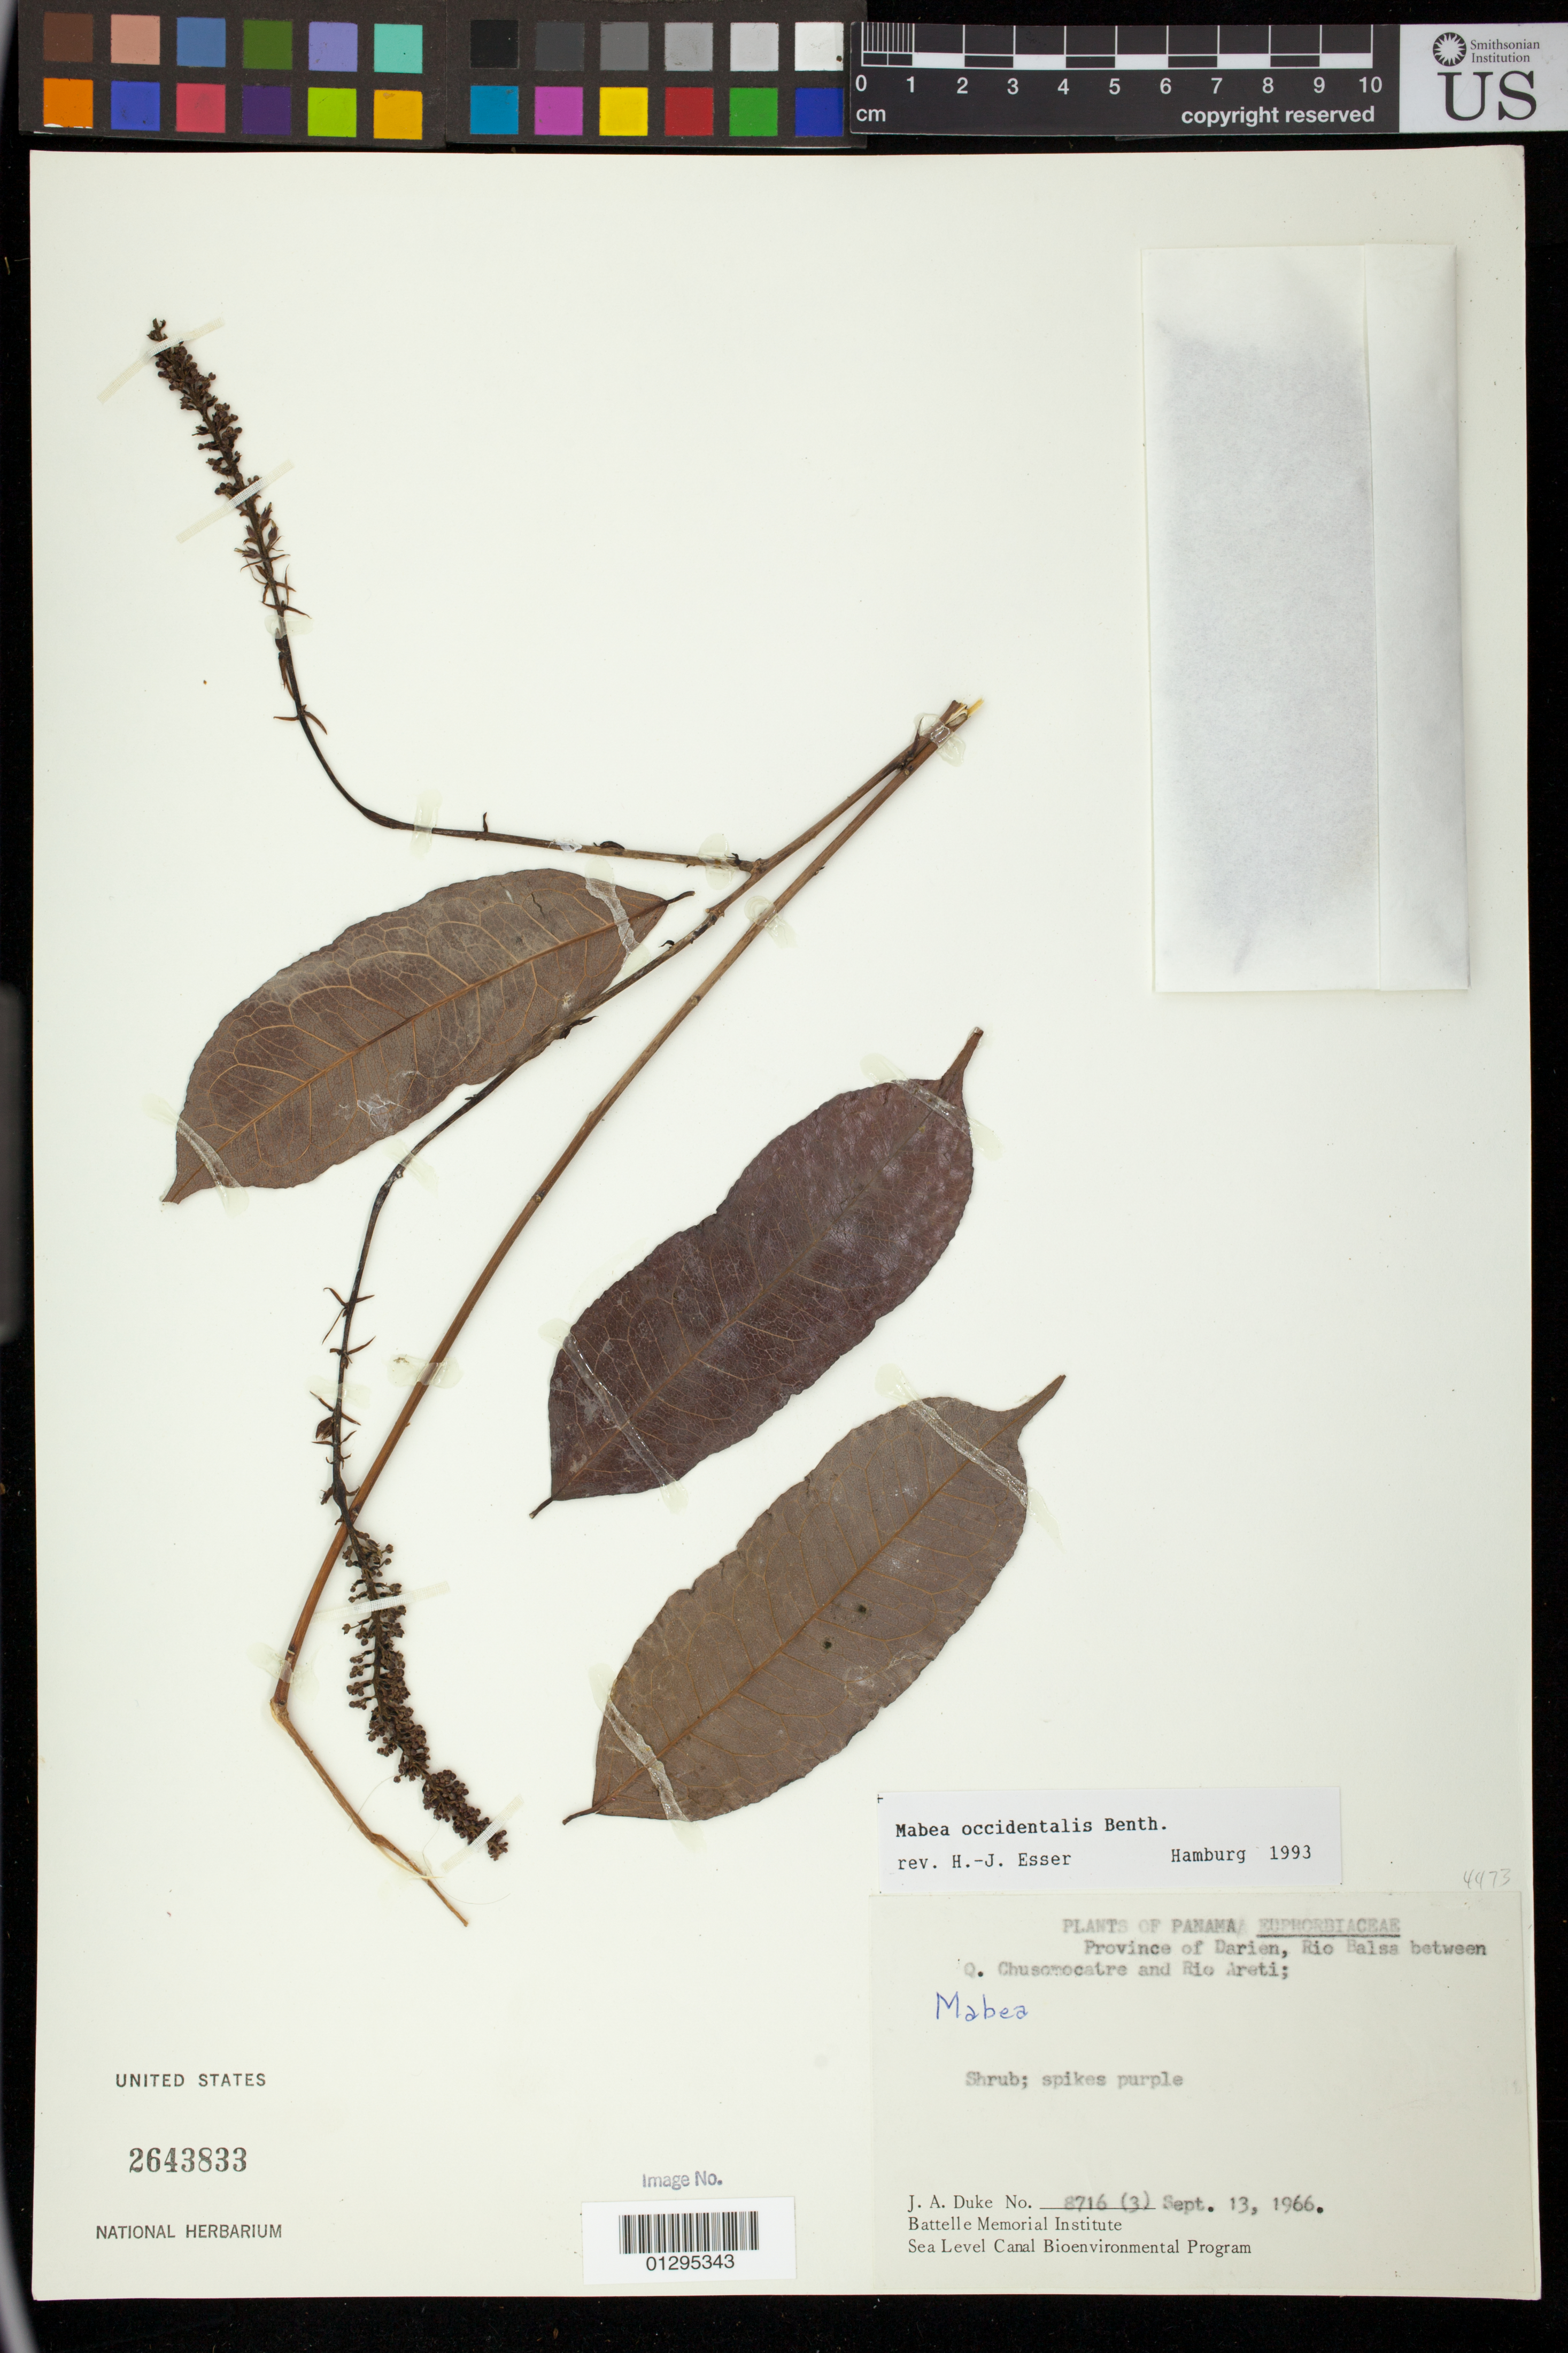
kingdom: Plantae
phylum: Tracheophyta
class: Magnoliopsida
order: Malpighiales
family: Euphorbiaceae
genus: Mabea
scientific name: Mabea occidentalis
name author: Benth.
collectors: J. A. Duke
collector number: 8716 (3)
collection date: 1966-09-13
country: Panama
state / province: Darién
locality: Río Balsa between Q. Chusomocatre and Río Areti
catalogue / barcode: US 2643833